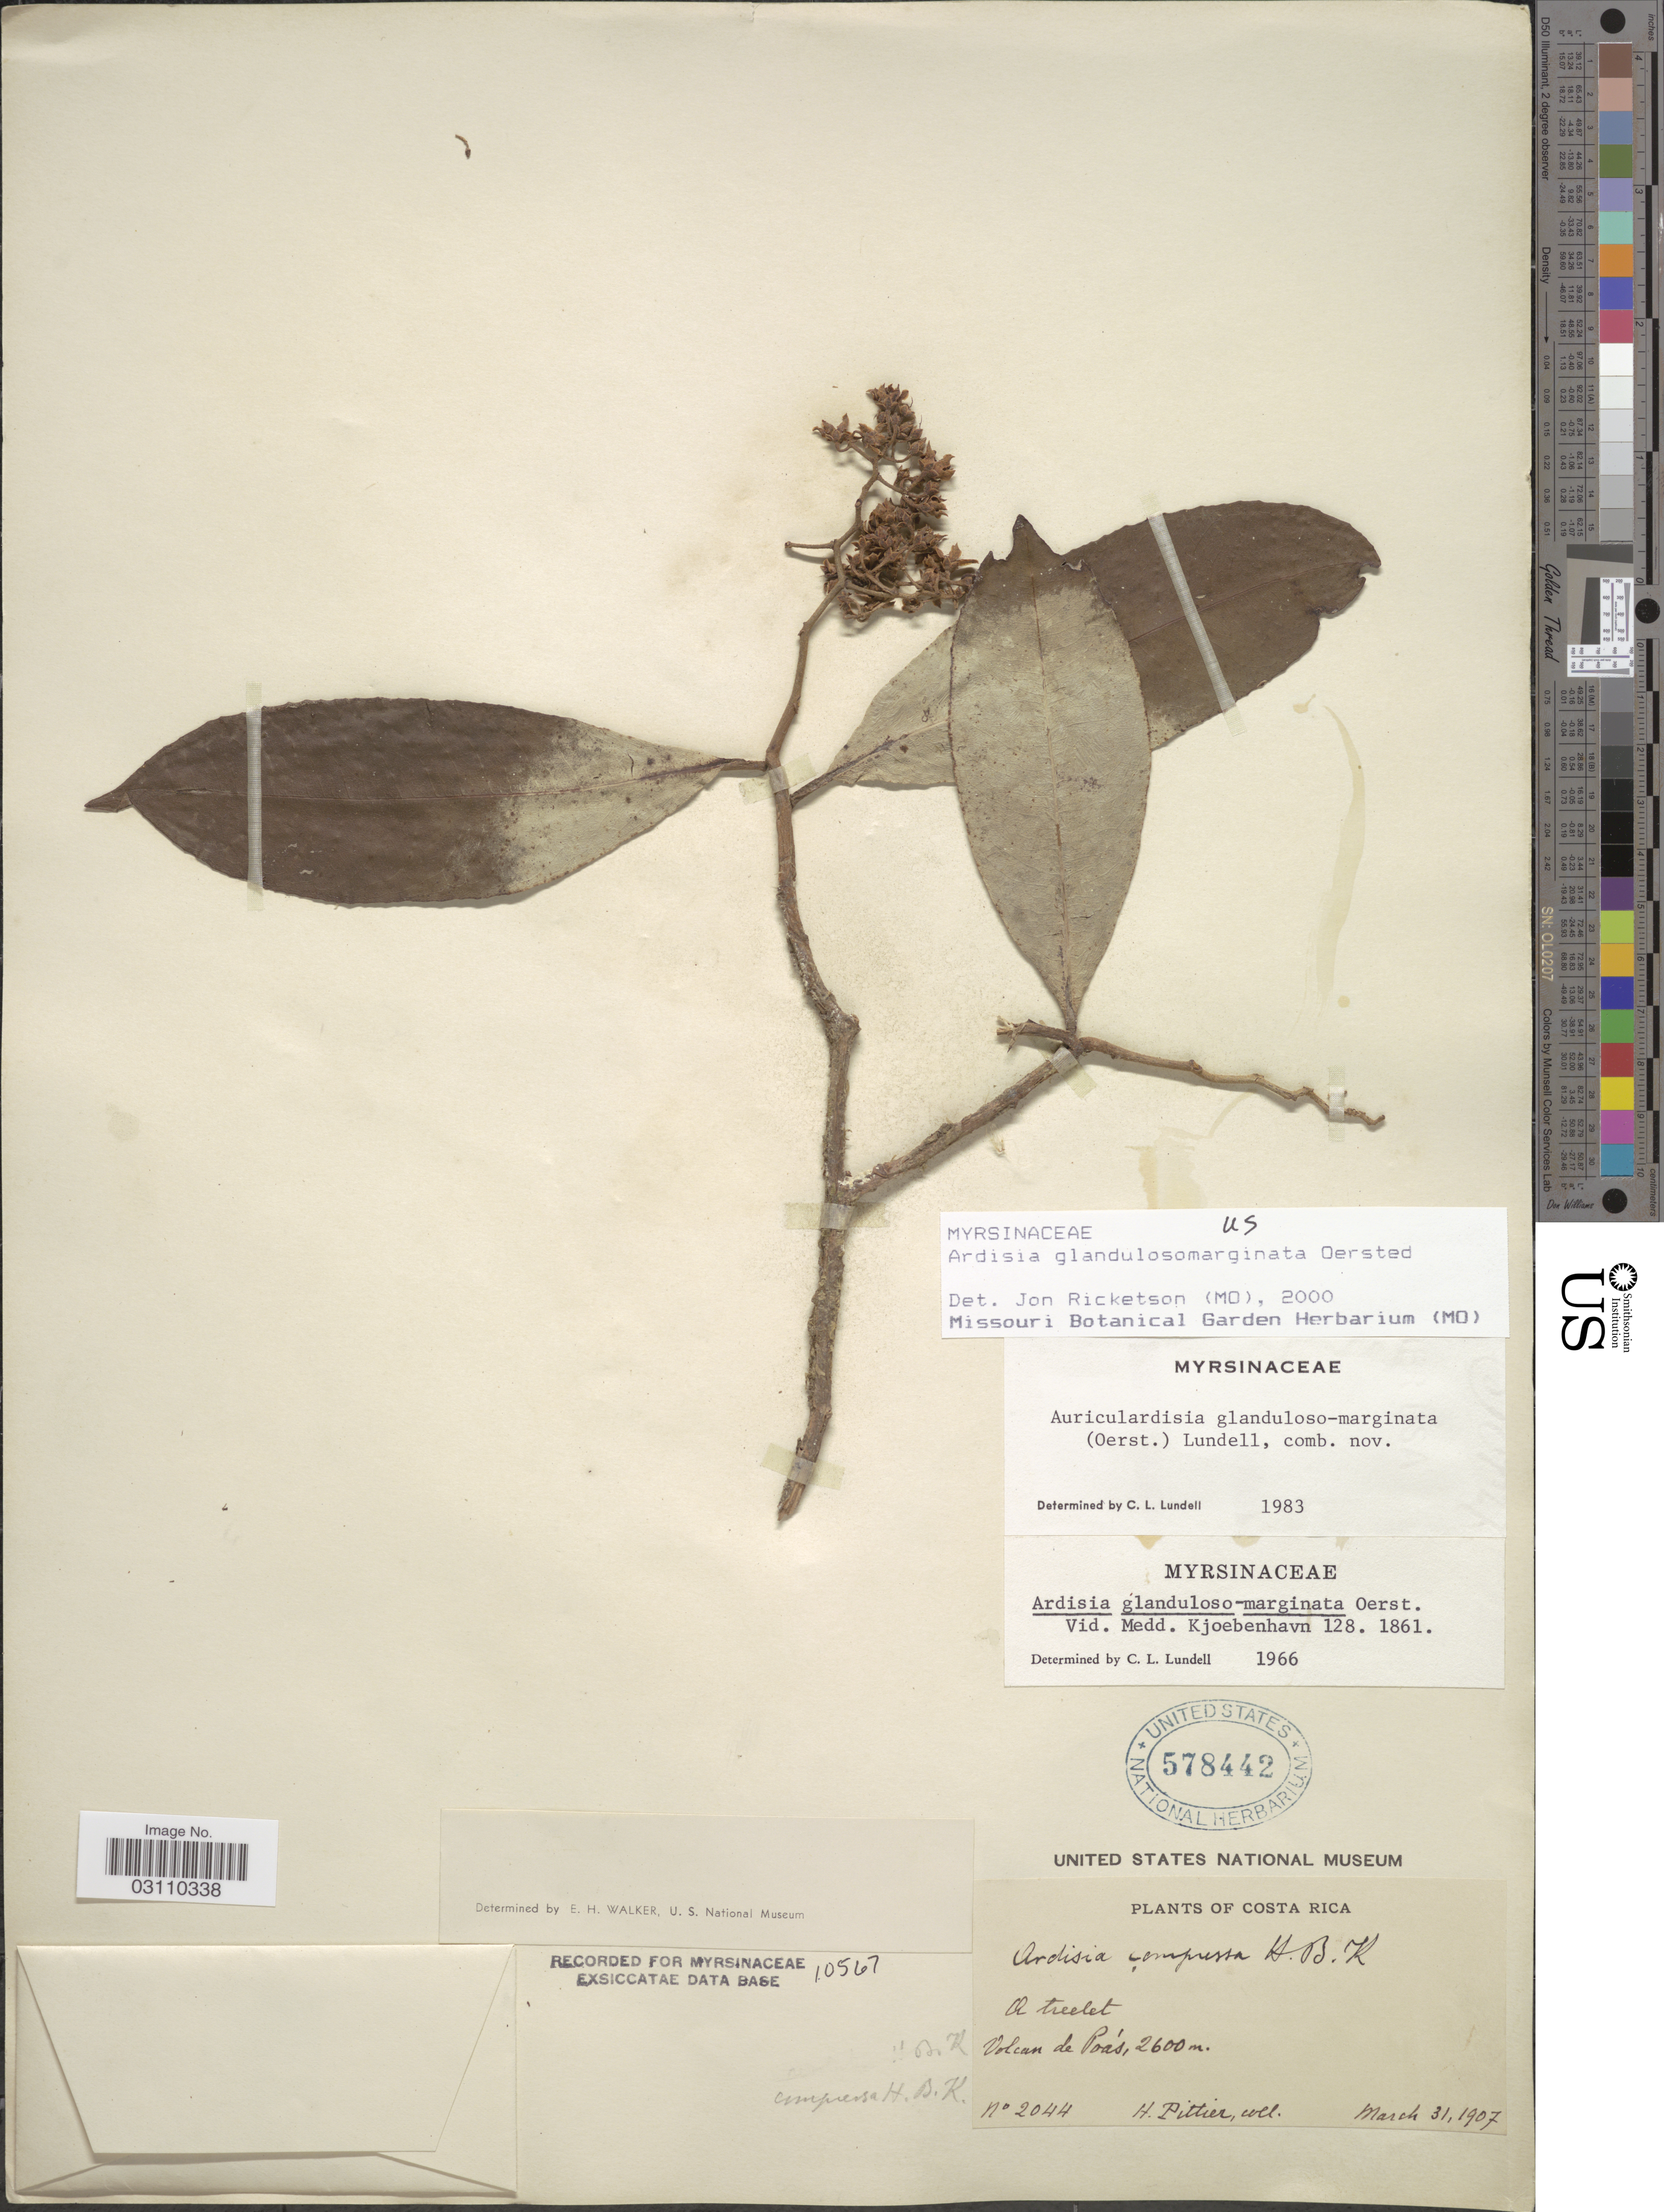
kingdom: Plantae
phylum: Tracheophyta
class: Magnoliopsida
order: Ericales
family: Primulaceae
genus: Ardisia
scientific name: Ardisia glandulosa-marginata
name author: Oerst.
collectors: H. F. Pittier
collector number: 2044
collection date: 1907-03-31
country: Costa Rica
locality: Volcan de Poás.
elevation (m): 2600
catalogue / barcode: US 578442